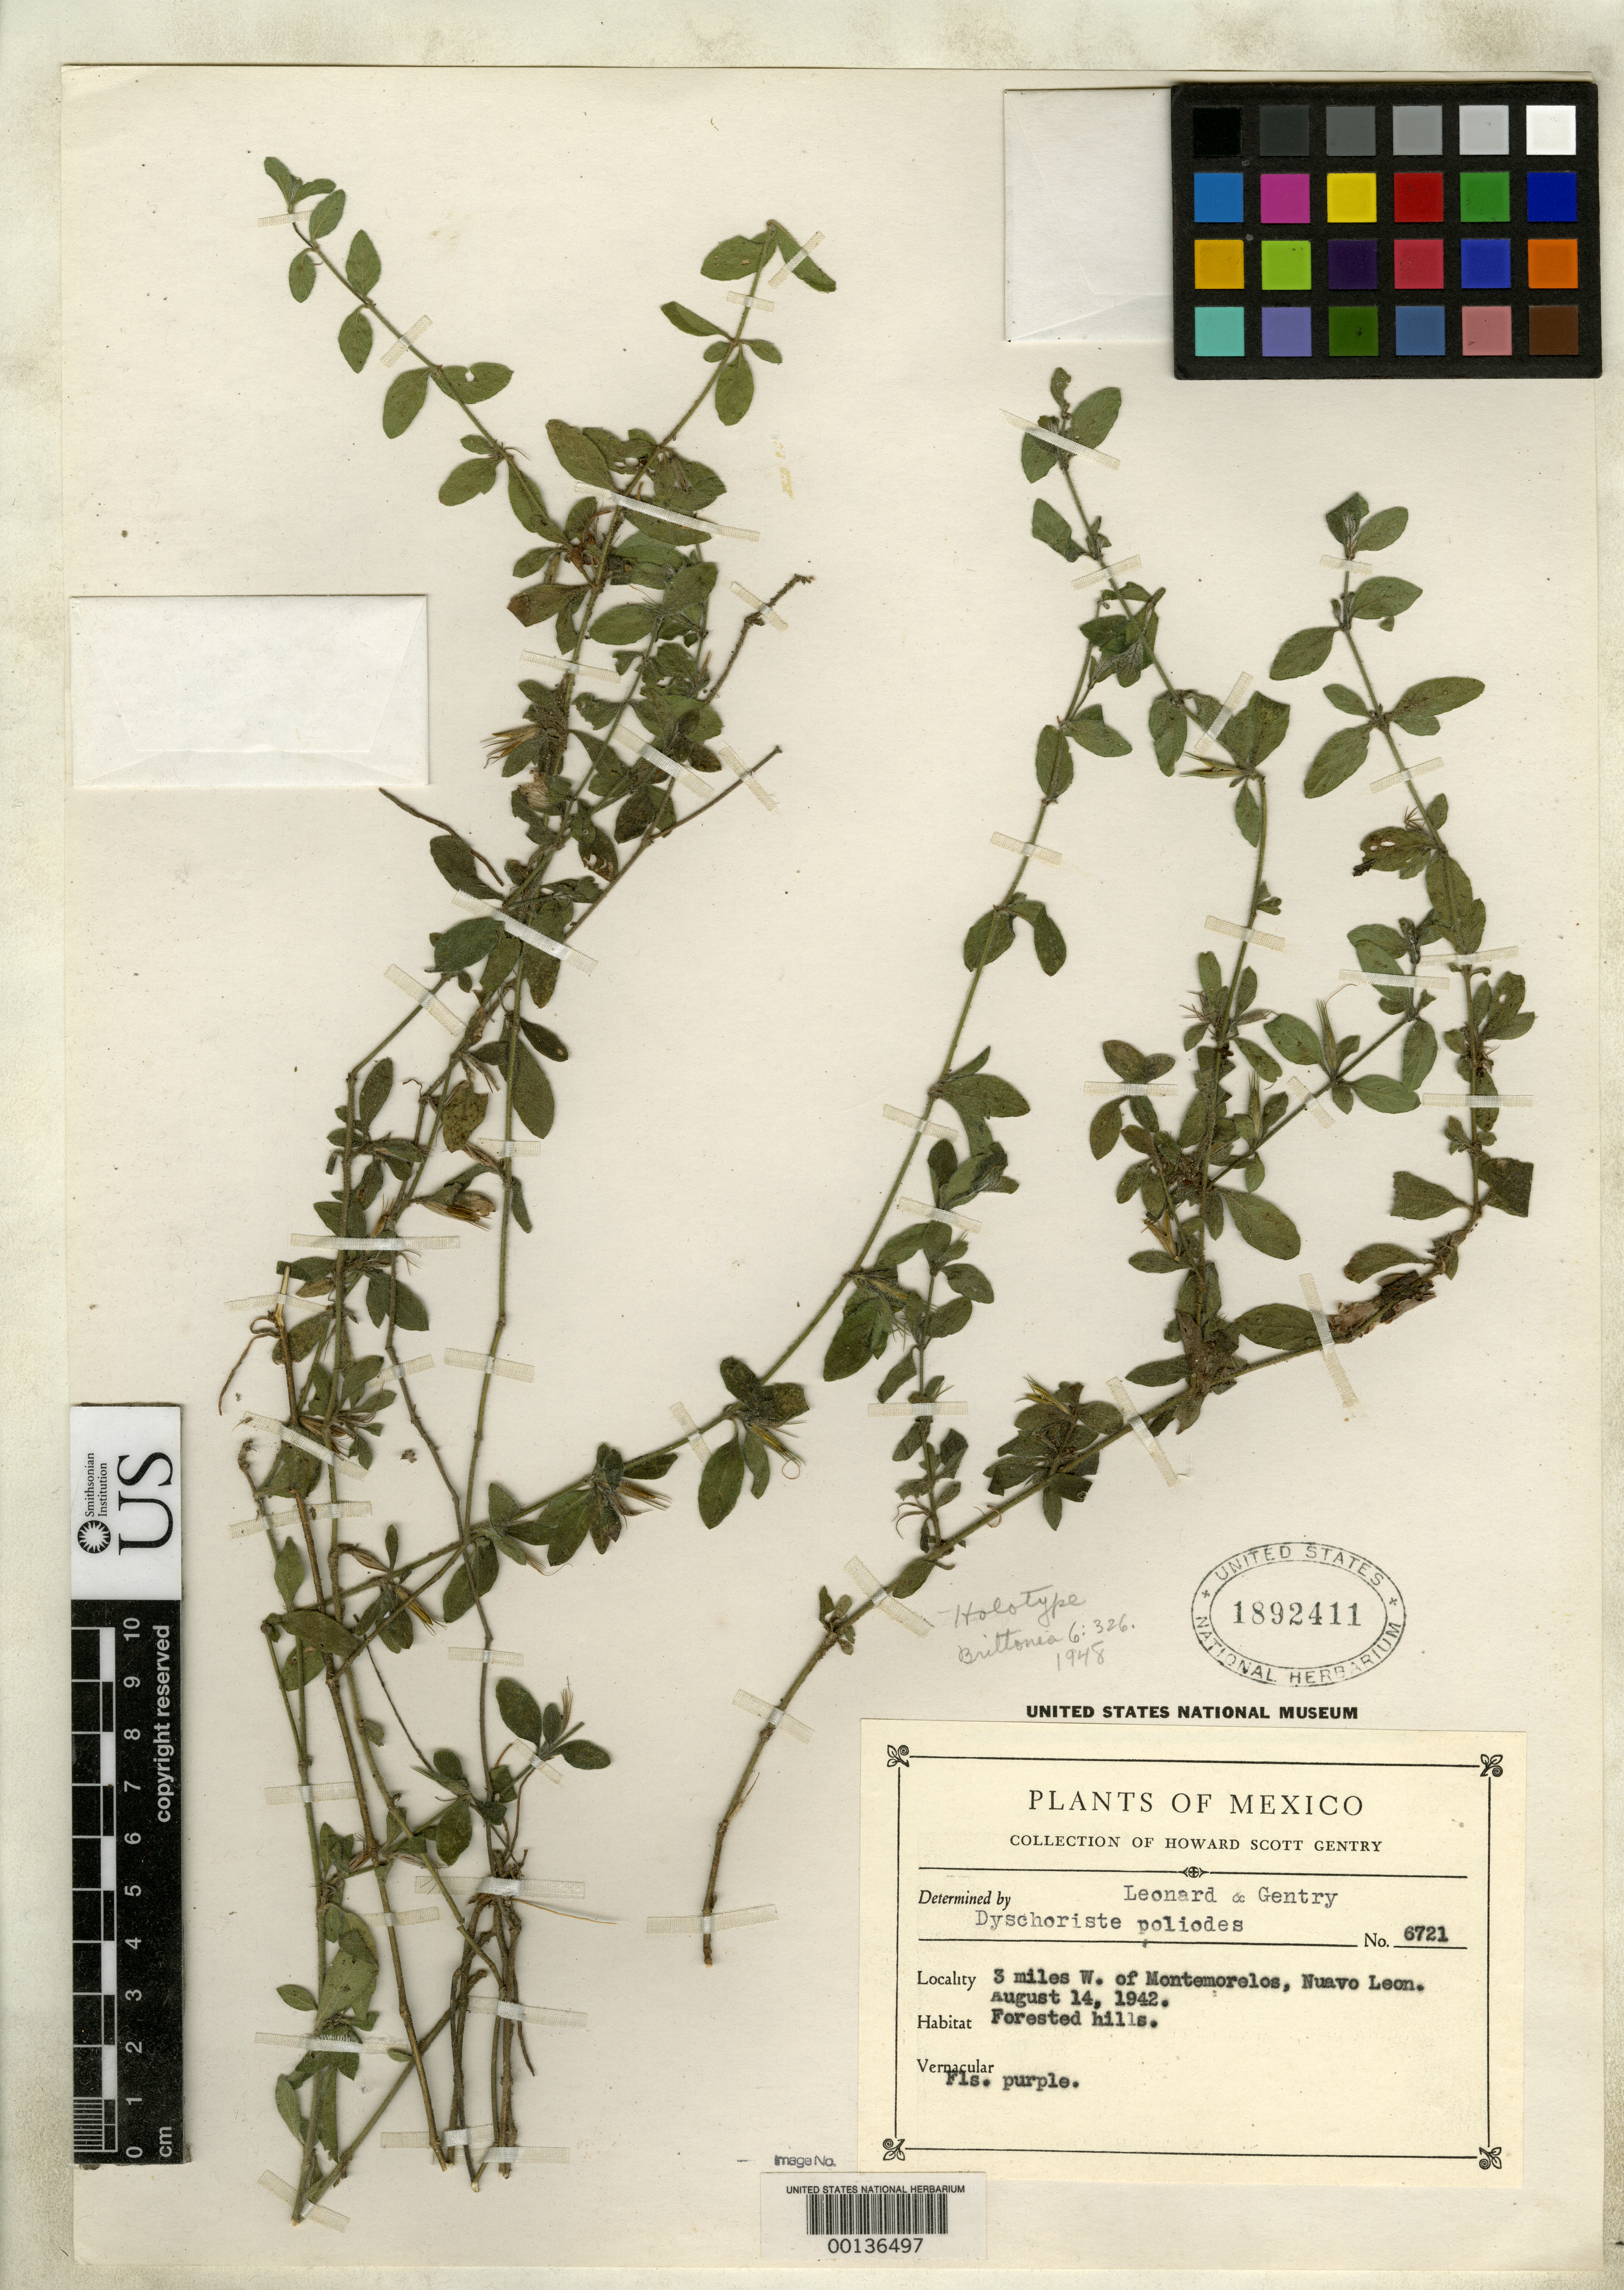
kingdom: Plantae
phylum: Tracheophyta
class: Magnoliopsida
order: Lamiales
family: Acanthaceae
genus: Dyschoriste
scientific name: Dyschoriste poliodes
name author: Leonard & Gentry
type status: Holotype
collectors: H. S. Gentry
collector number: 6721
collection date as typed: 14 Aug 1942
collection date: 1942-08-14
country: Mexico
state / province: Nuevo León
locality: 3 mi W of Montemorelos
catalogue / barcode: US 1892411